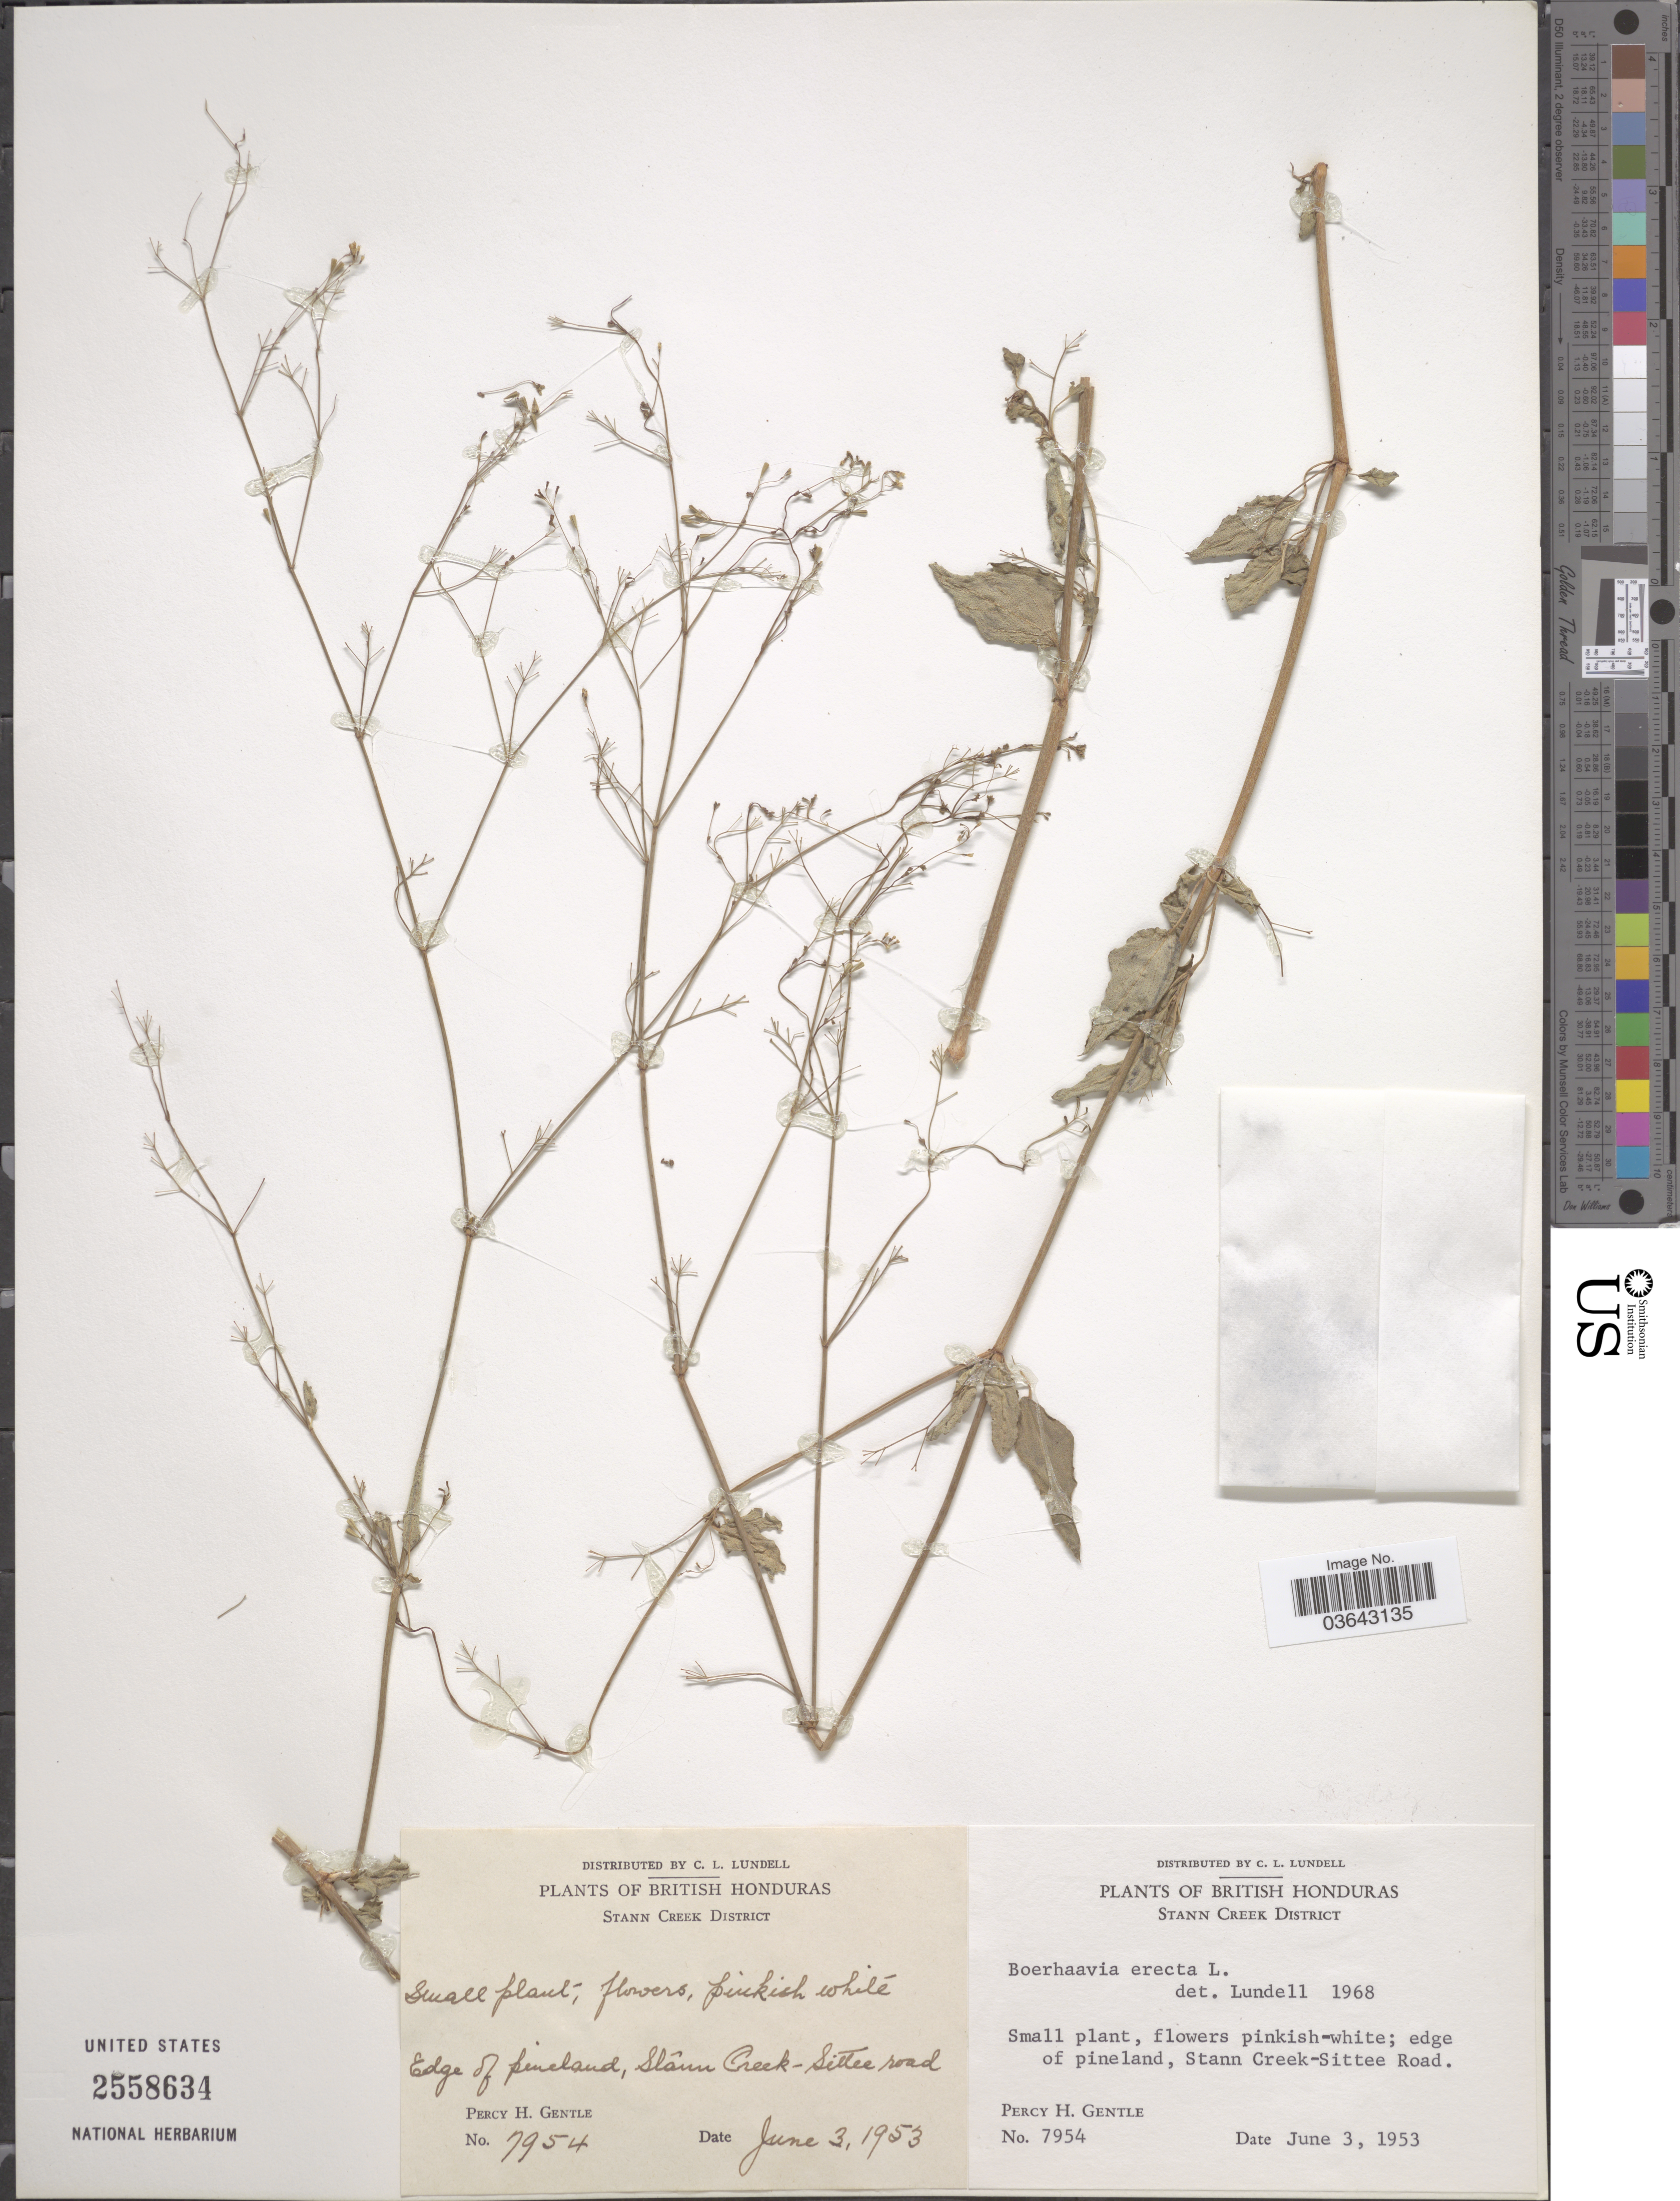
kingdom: Plantae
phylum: Tracheophyta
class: Magnoliopsida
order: Caryophyllales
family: Nyctaginaceae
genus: Boerhavia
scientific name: Boerhavia erecta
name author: L.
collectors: P. H. Gentle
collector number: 7954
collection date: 1953-06-03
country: Belize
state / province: Stann Creek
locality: British Honduras. Stann Creek District. Edge of pineland, Stann Creek-Sittee Road.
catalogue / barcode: US 2558634